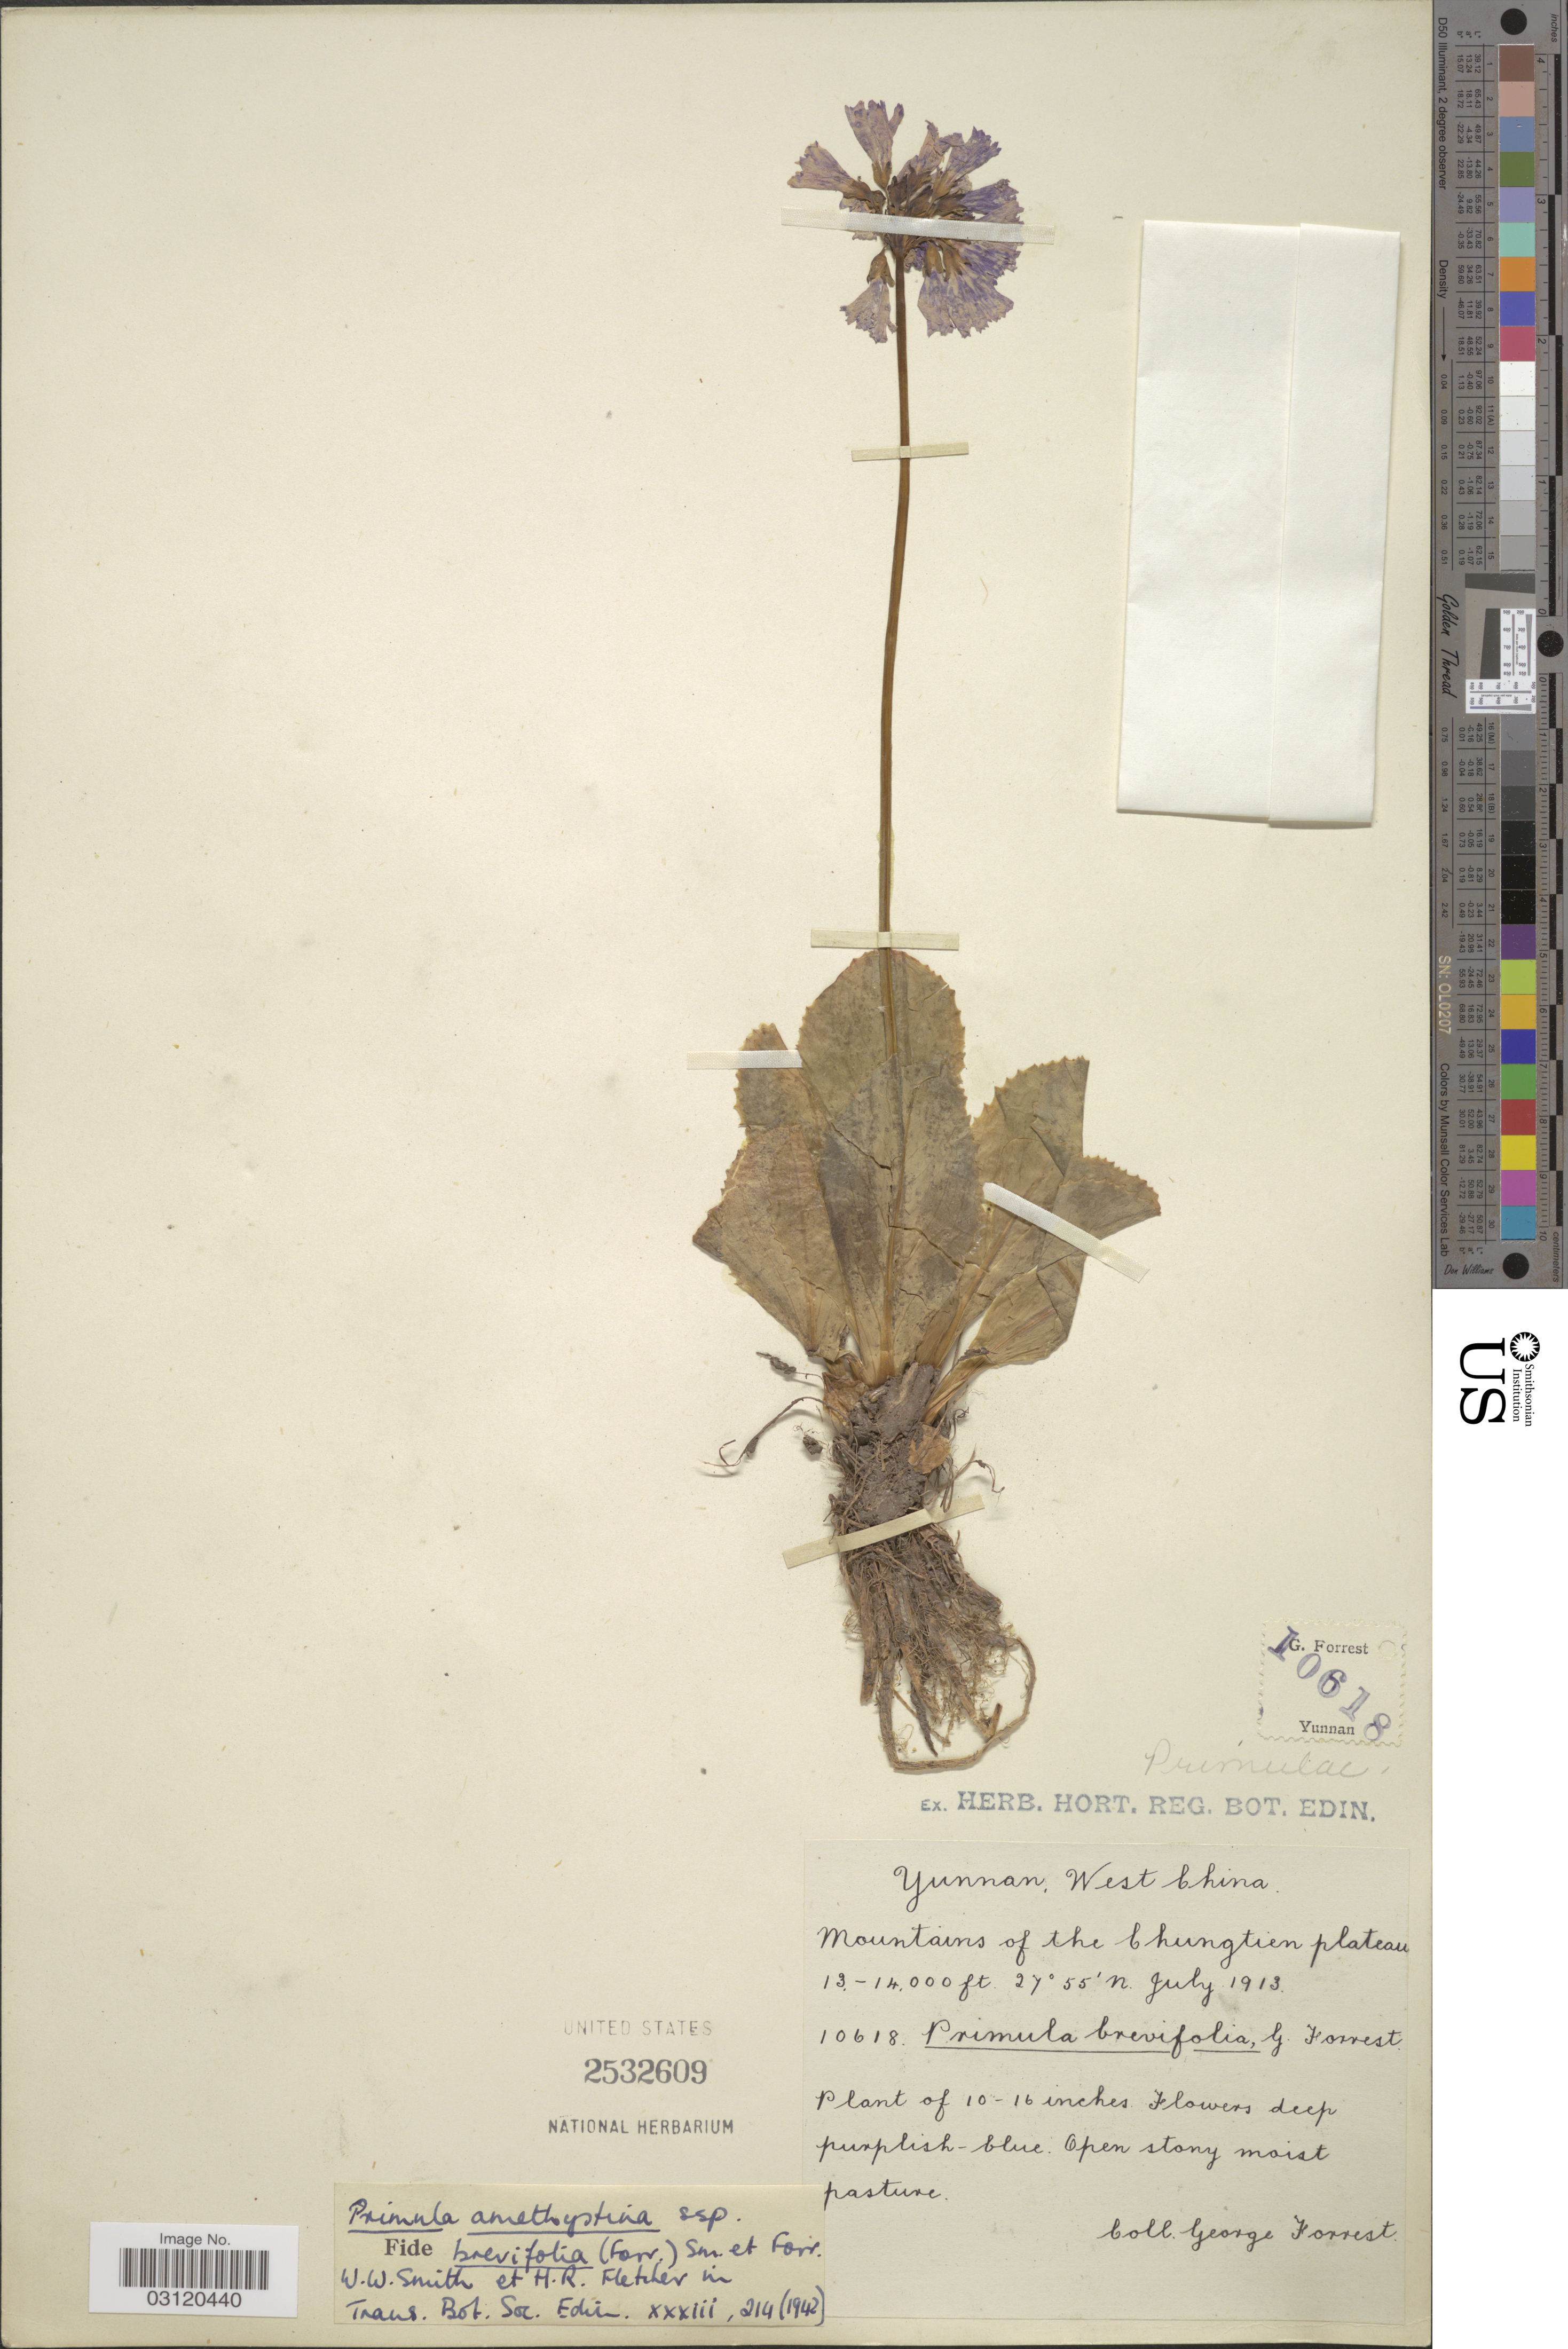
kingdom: Plantae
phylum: Tracheophyta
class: Magnoliopsida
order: Ericales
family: Primulaceae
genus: Primula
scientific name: Primula amethystina subsp. brevifolia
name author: (Forrest) W.W. Sm. & Forrest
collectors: G. Forrest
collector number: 10618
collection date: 1913-07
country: China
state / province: Yunnan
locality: West China. Mountains of the Chungtien plateau.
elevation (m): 3962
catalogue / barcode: US 2532609